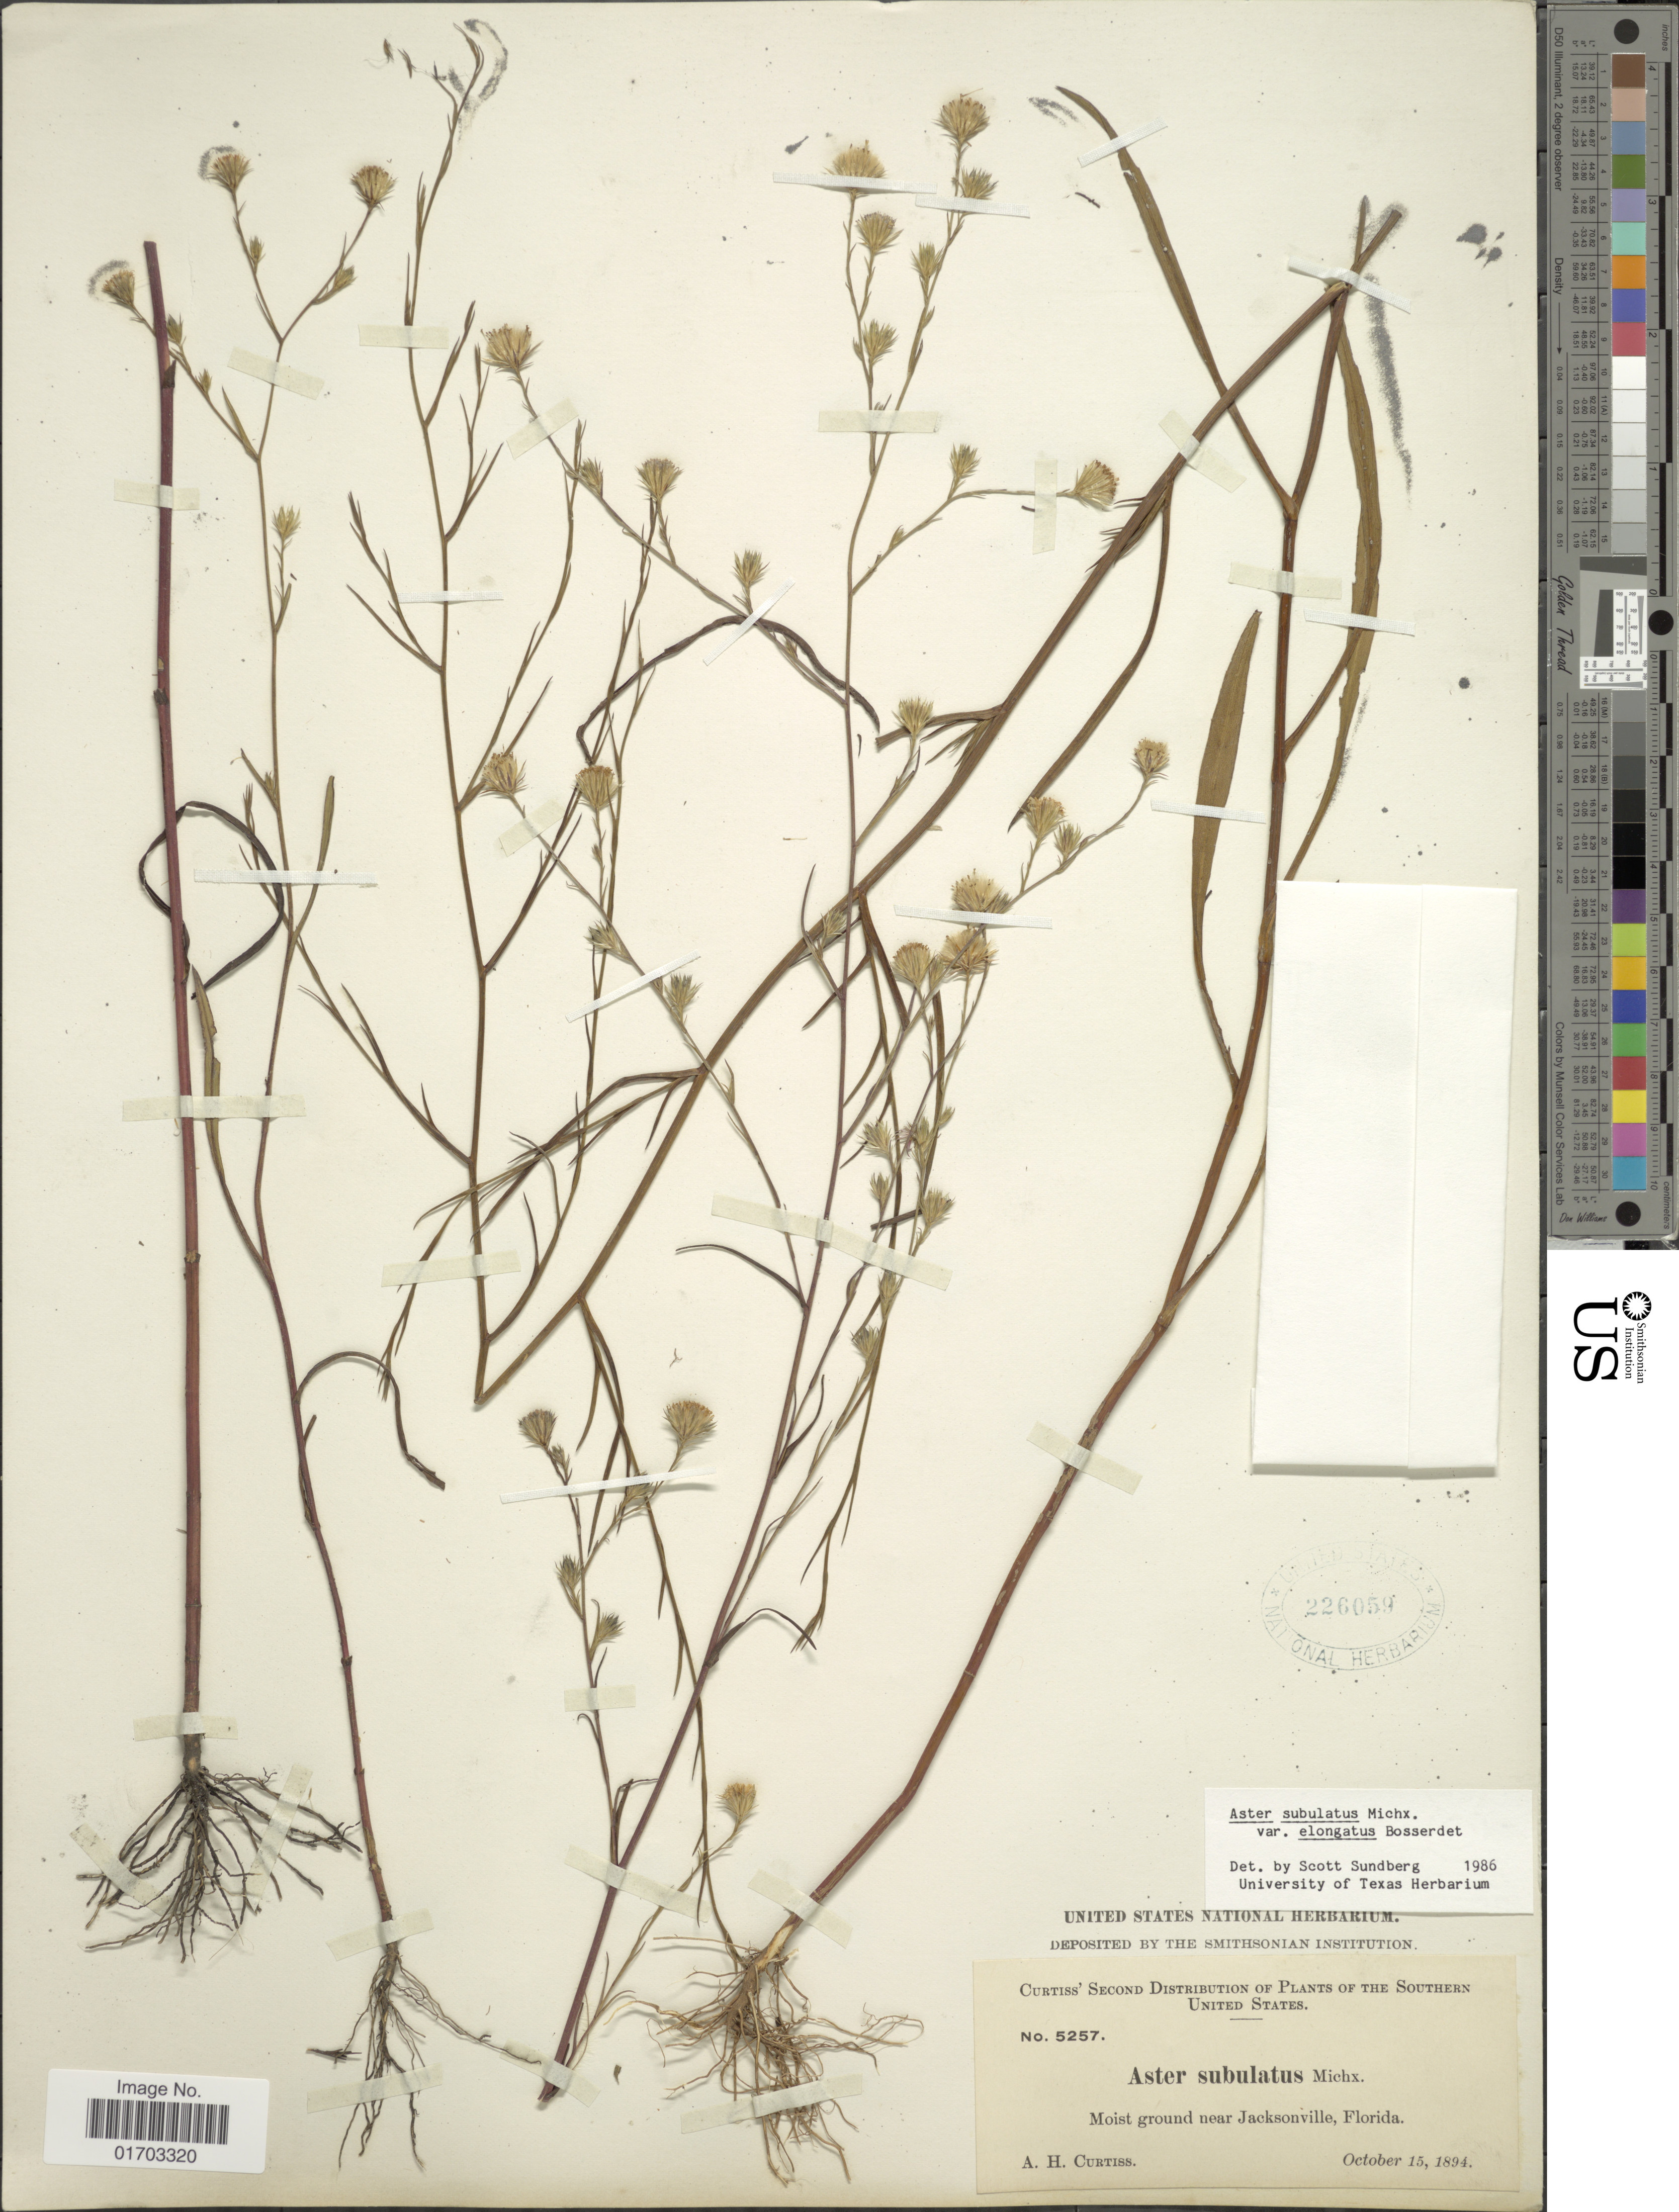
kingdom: Plantae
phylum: Tracheophyta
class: Magnoliopsida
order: Asterales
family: Asteraceae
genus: Symphyotrichum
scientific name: Symphyotrichum bahamense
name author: (Britton) G.L. Nesom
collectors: A. H. Curtiss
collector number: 5257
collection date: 1894-10-15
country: United States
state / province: Florida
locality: Southern United States, moist ground near Jacksonville.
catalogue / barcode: US 226059